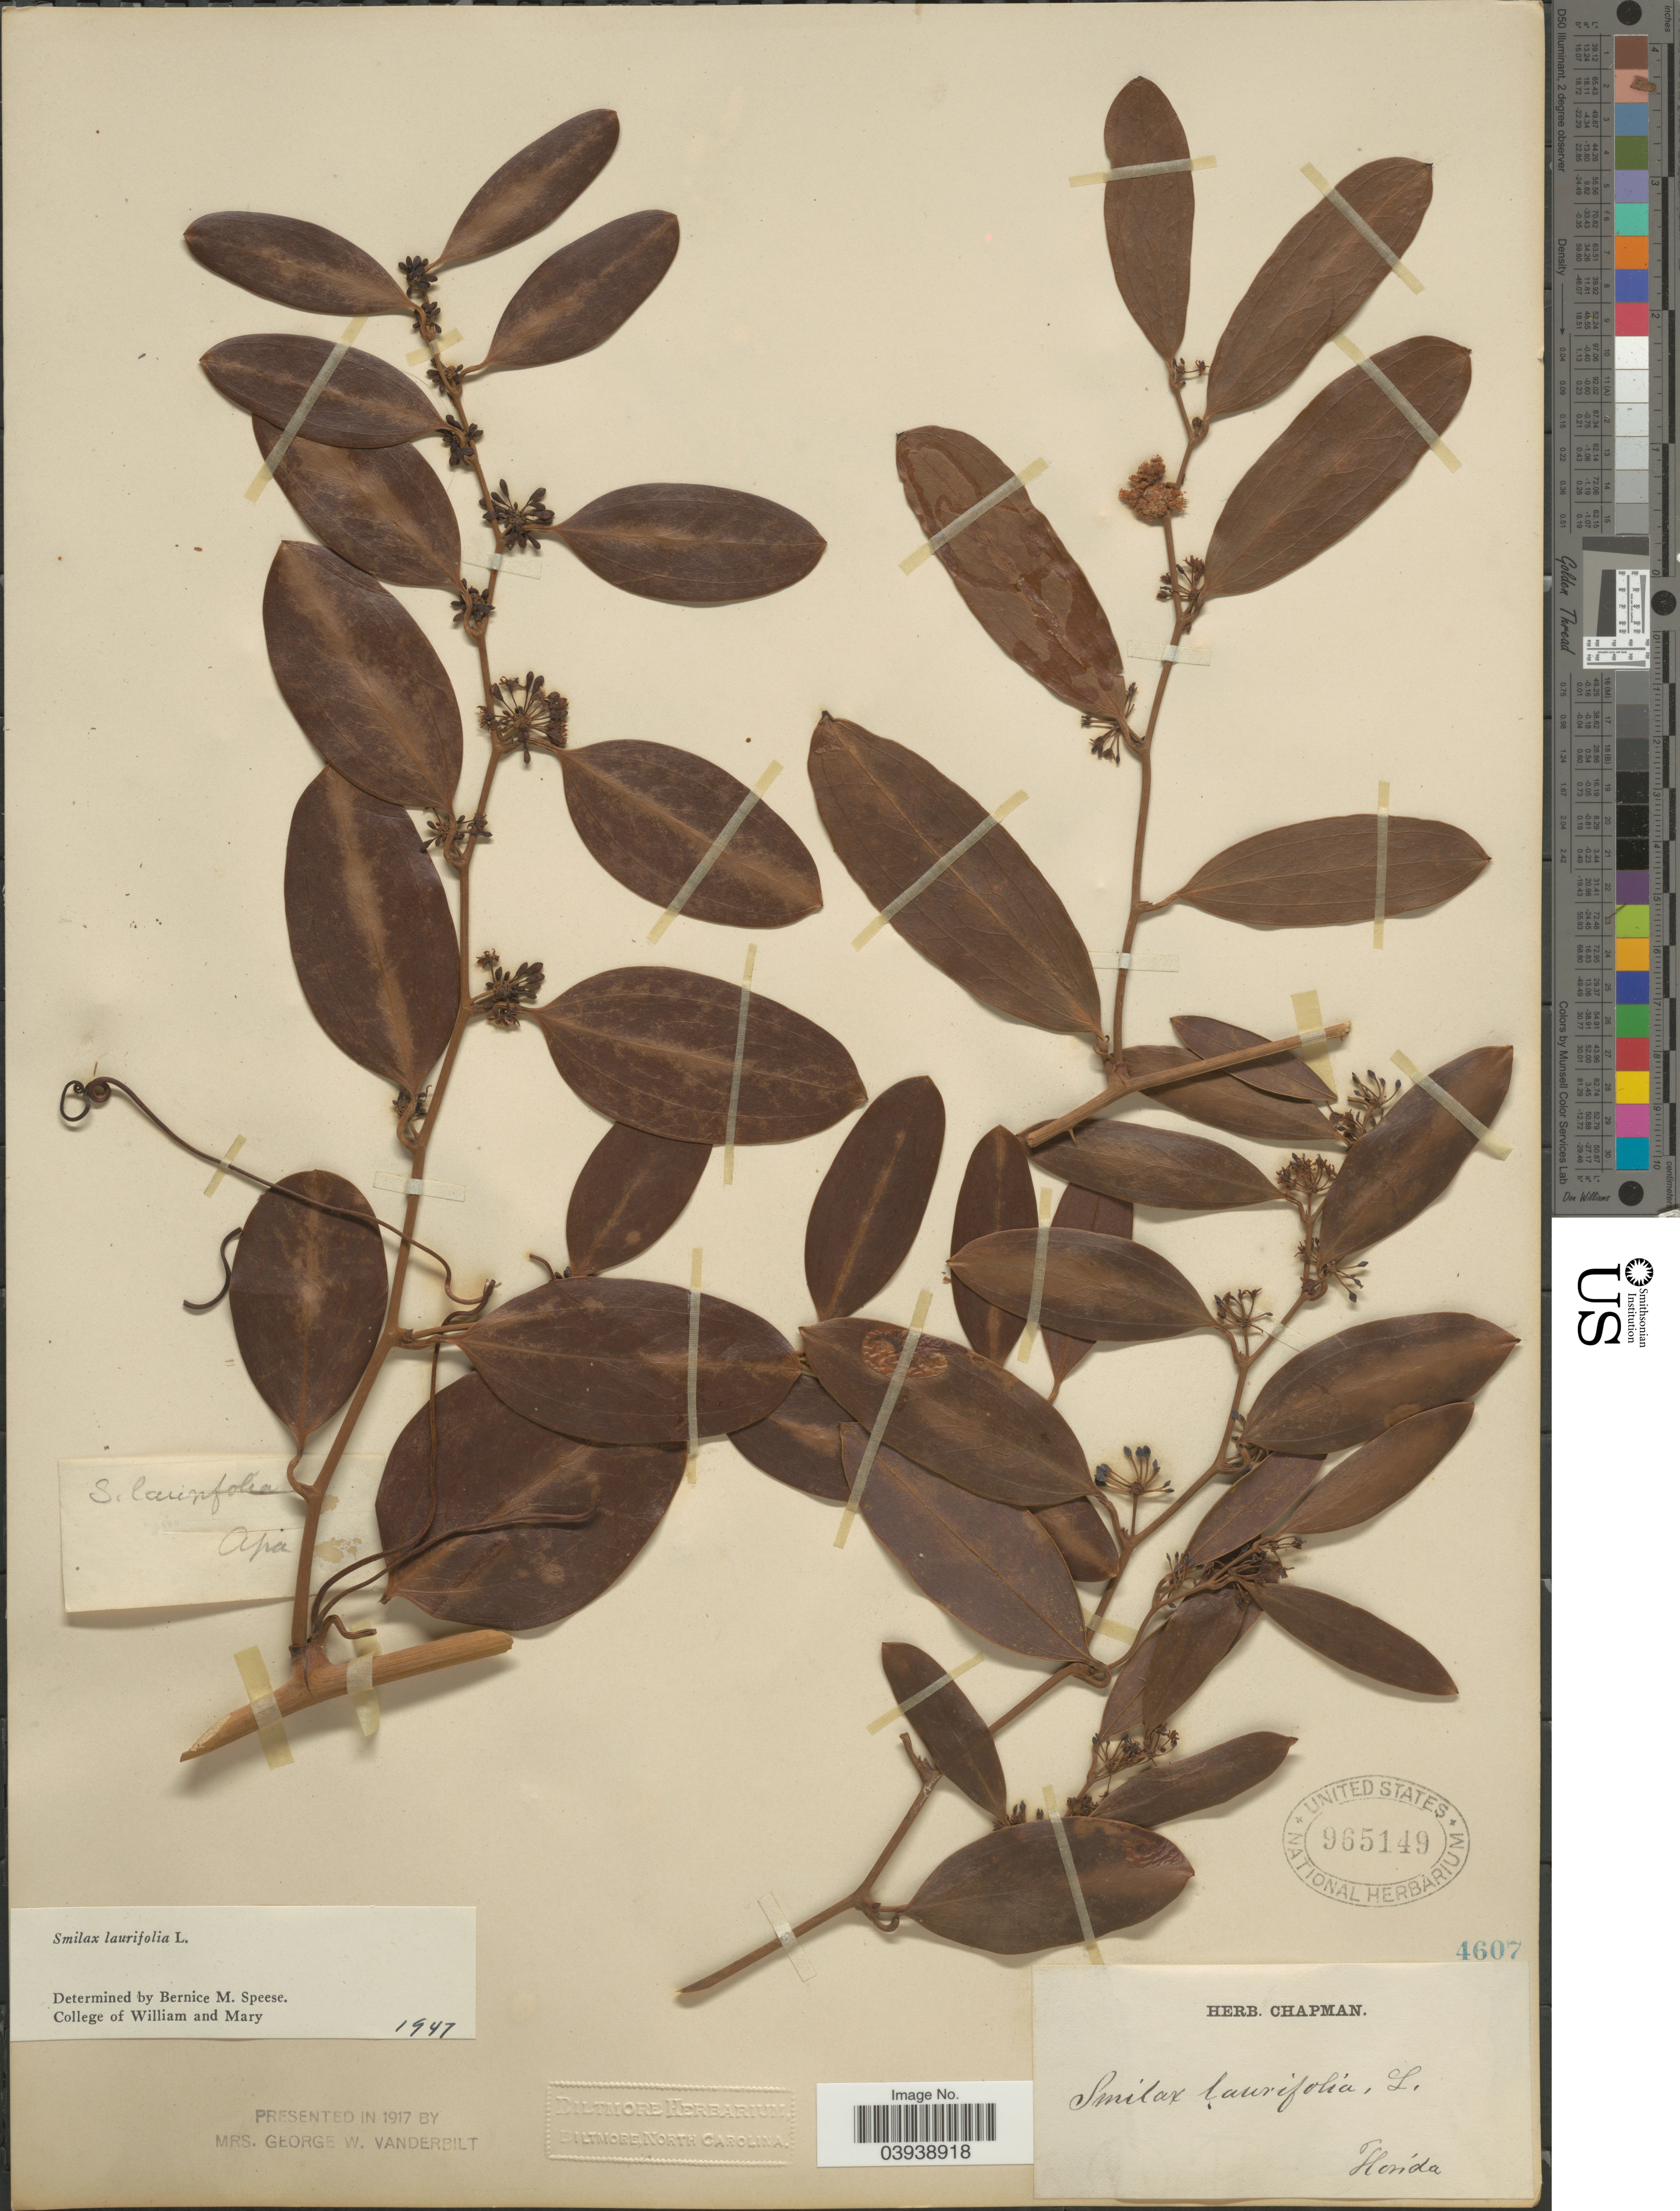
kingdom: Plantae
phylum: Tracheophyta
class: Liliopsida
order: Liliales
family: Smilacaceae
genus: Smilax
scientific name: Smilax laurifolia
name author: L.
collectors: ex herb. Chapman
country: United States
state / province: Florida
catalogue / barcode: US 965149